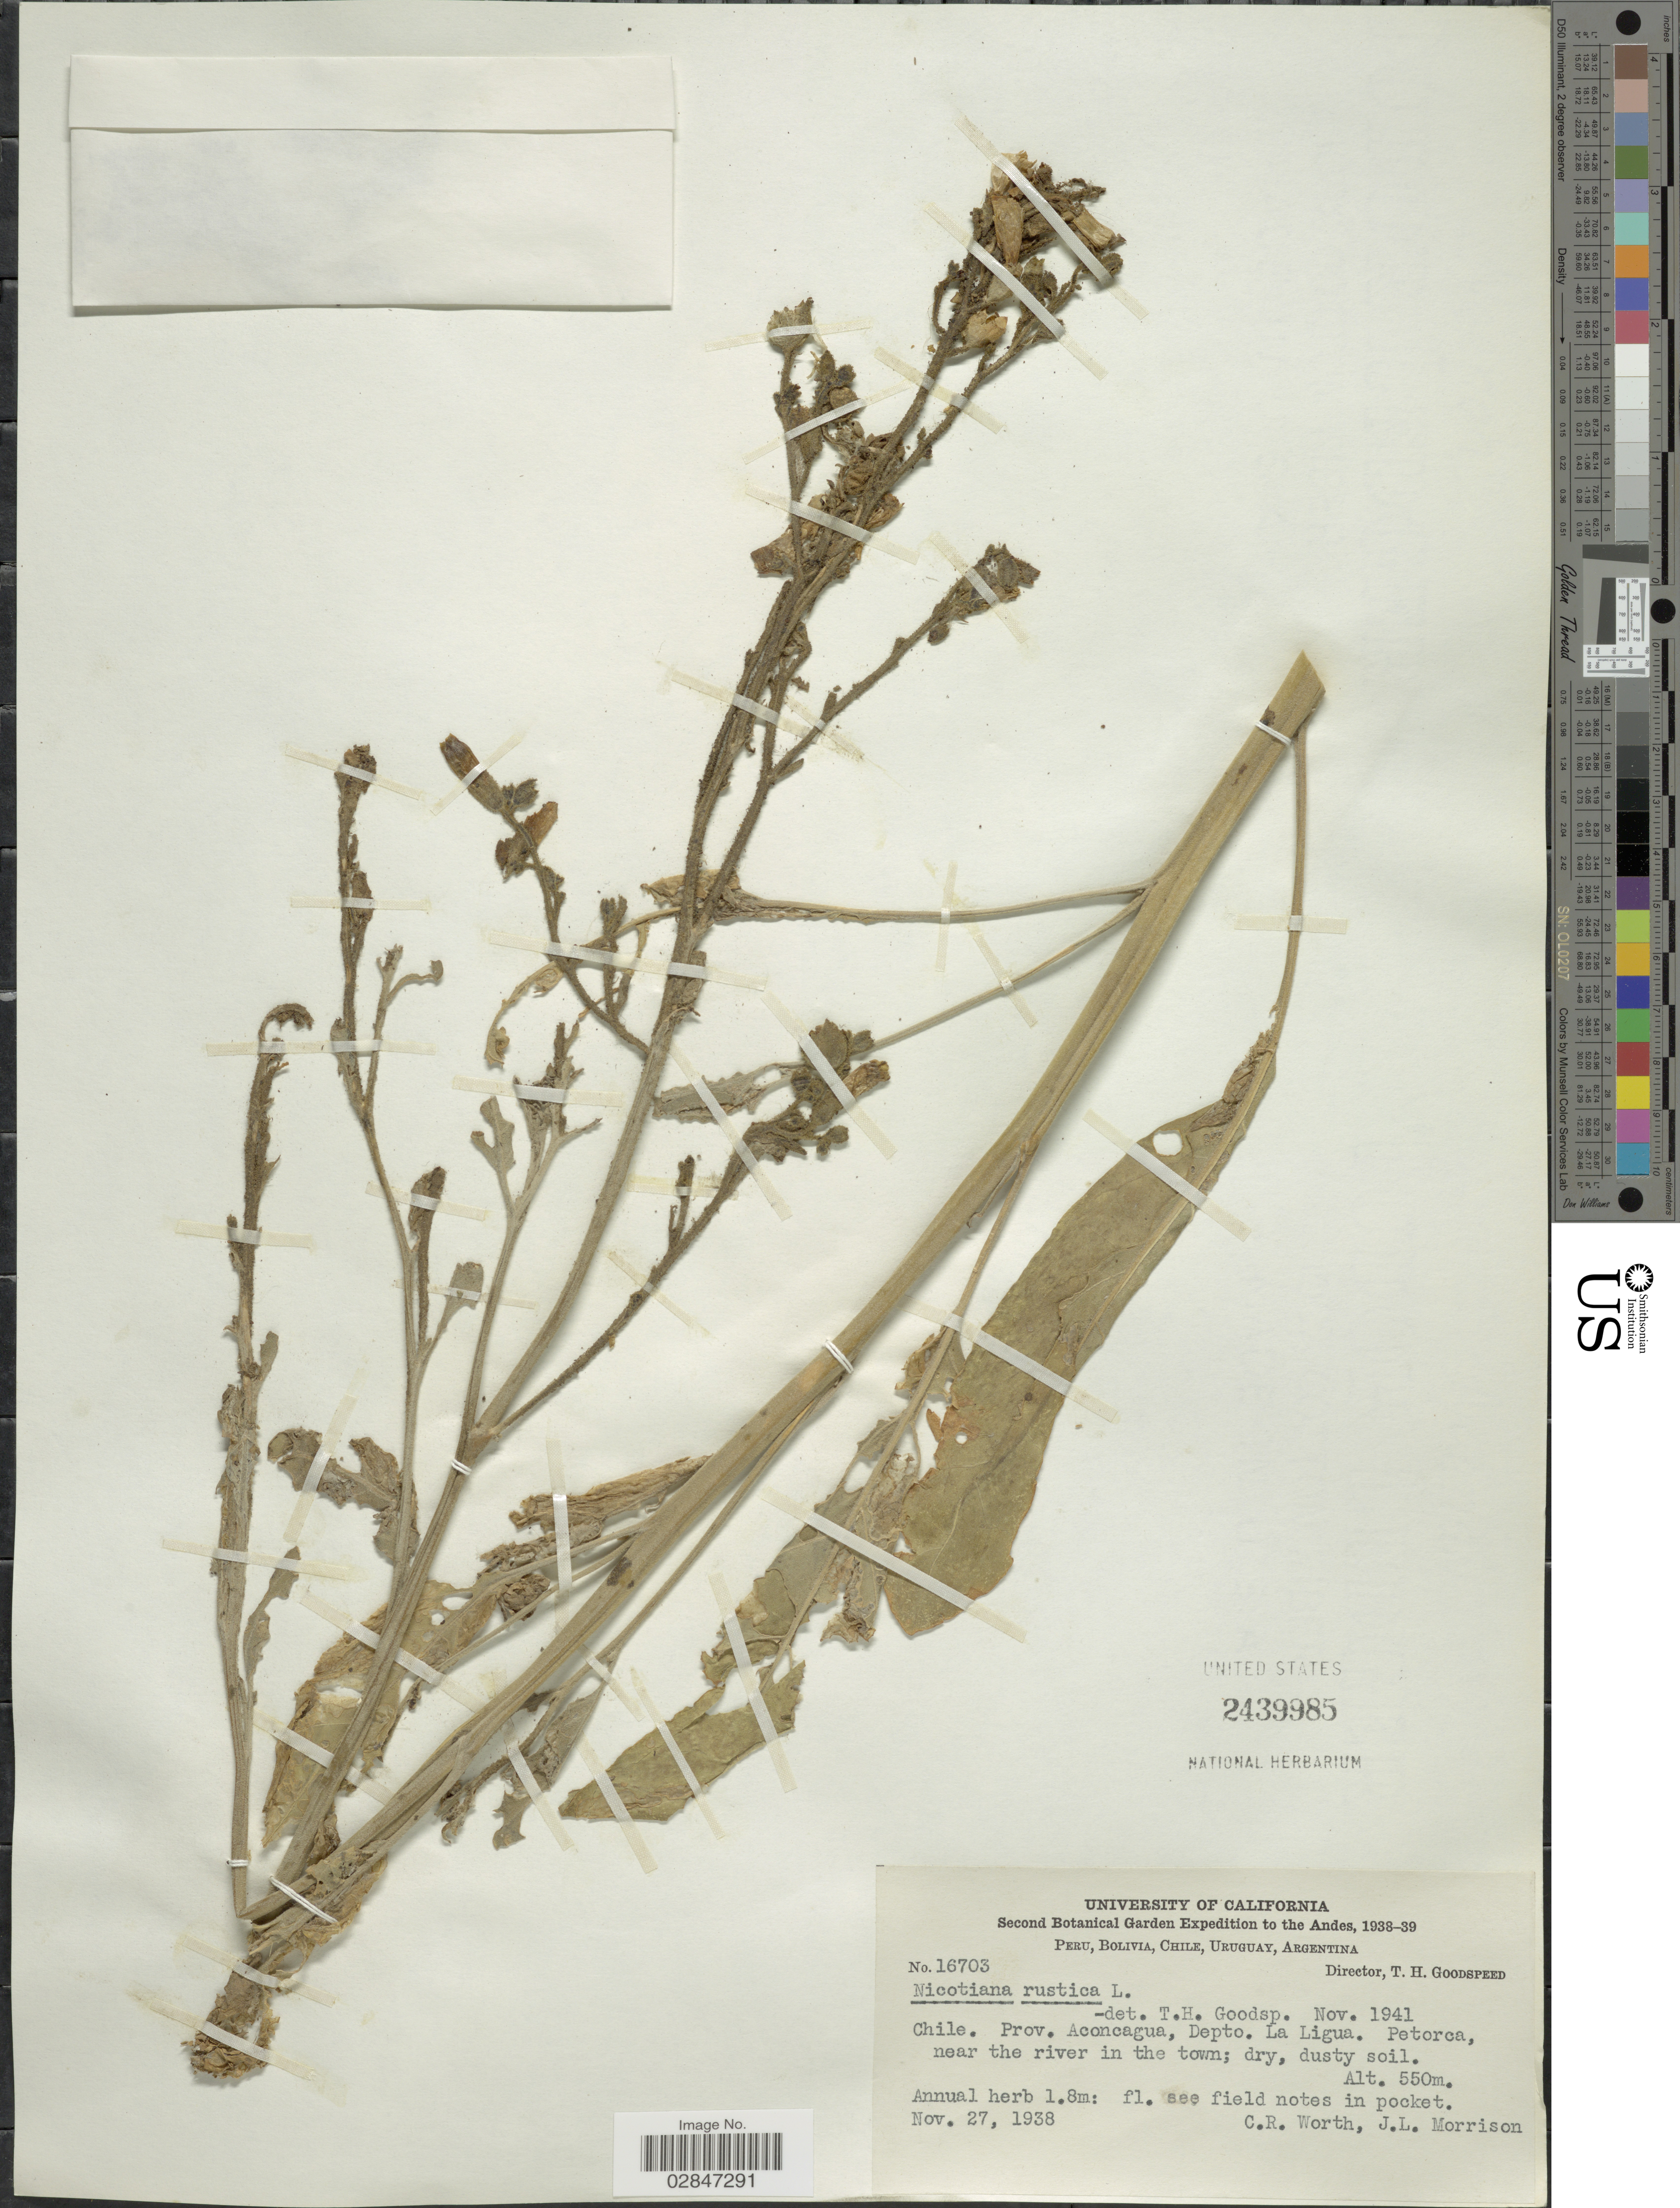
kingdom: Plantae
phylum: Tracheophyta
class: Magnoliopsida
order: Solanales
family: Solanaceae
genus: Nicotiana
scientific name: Nicotiana rustica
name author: L.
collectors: C. R. Worth & J. Morrison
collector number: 16703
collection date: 1938-11-27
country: Chile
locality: The Andes, Prov. Aconcagua, Depto. La Ligua, Petorca near the river in the town.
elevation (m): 550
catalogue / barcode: US 2439985